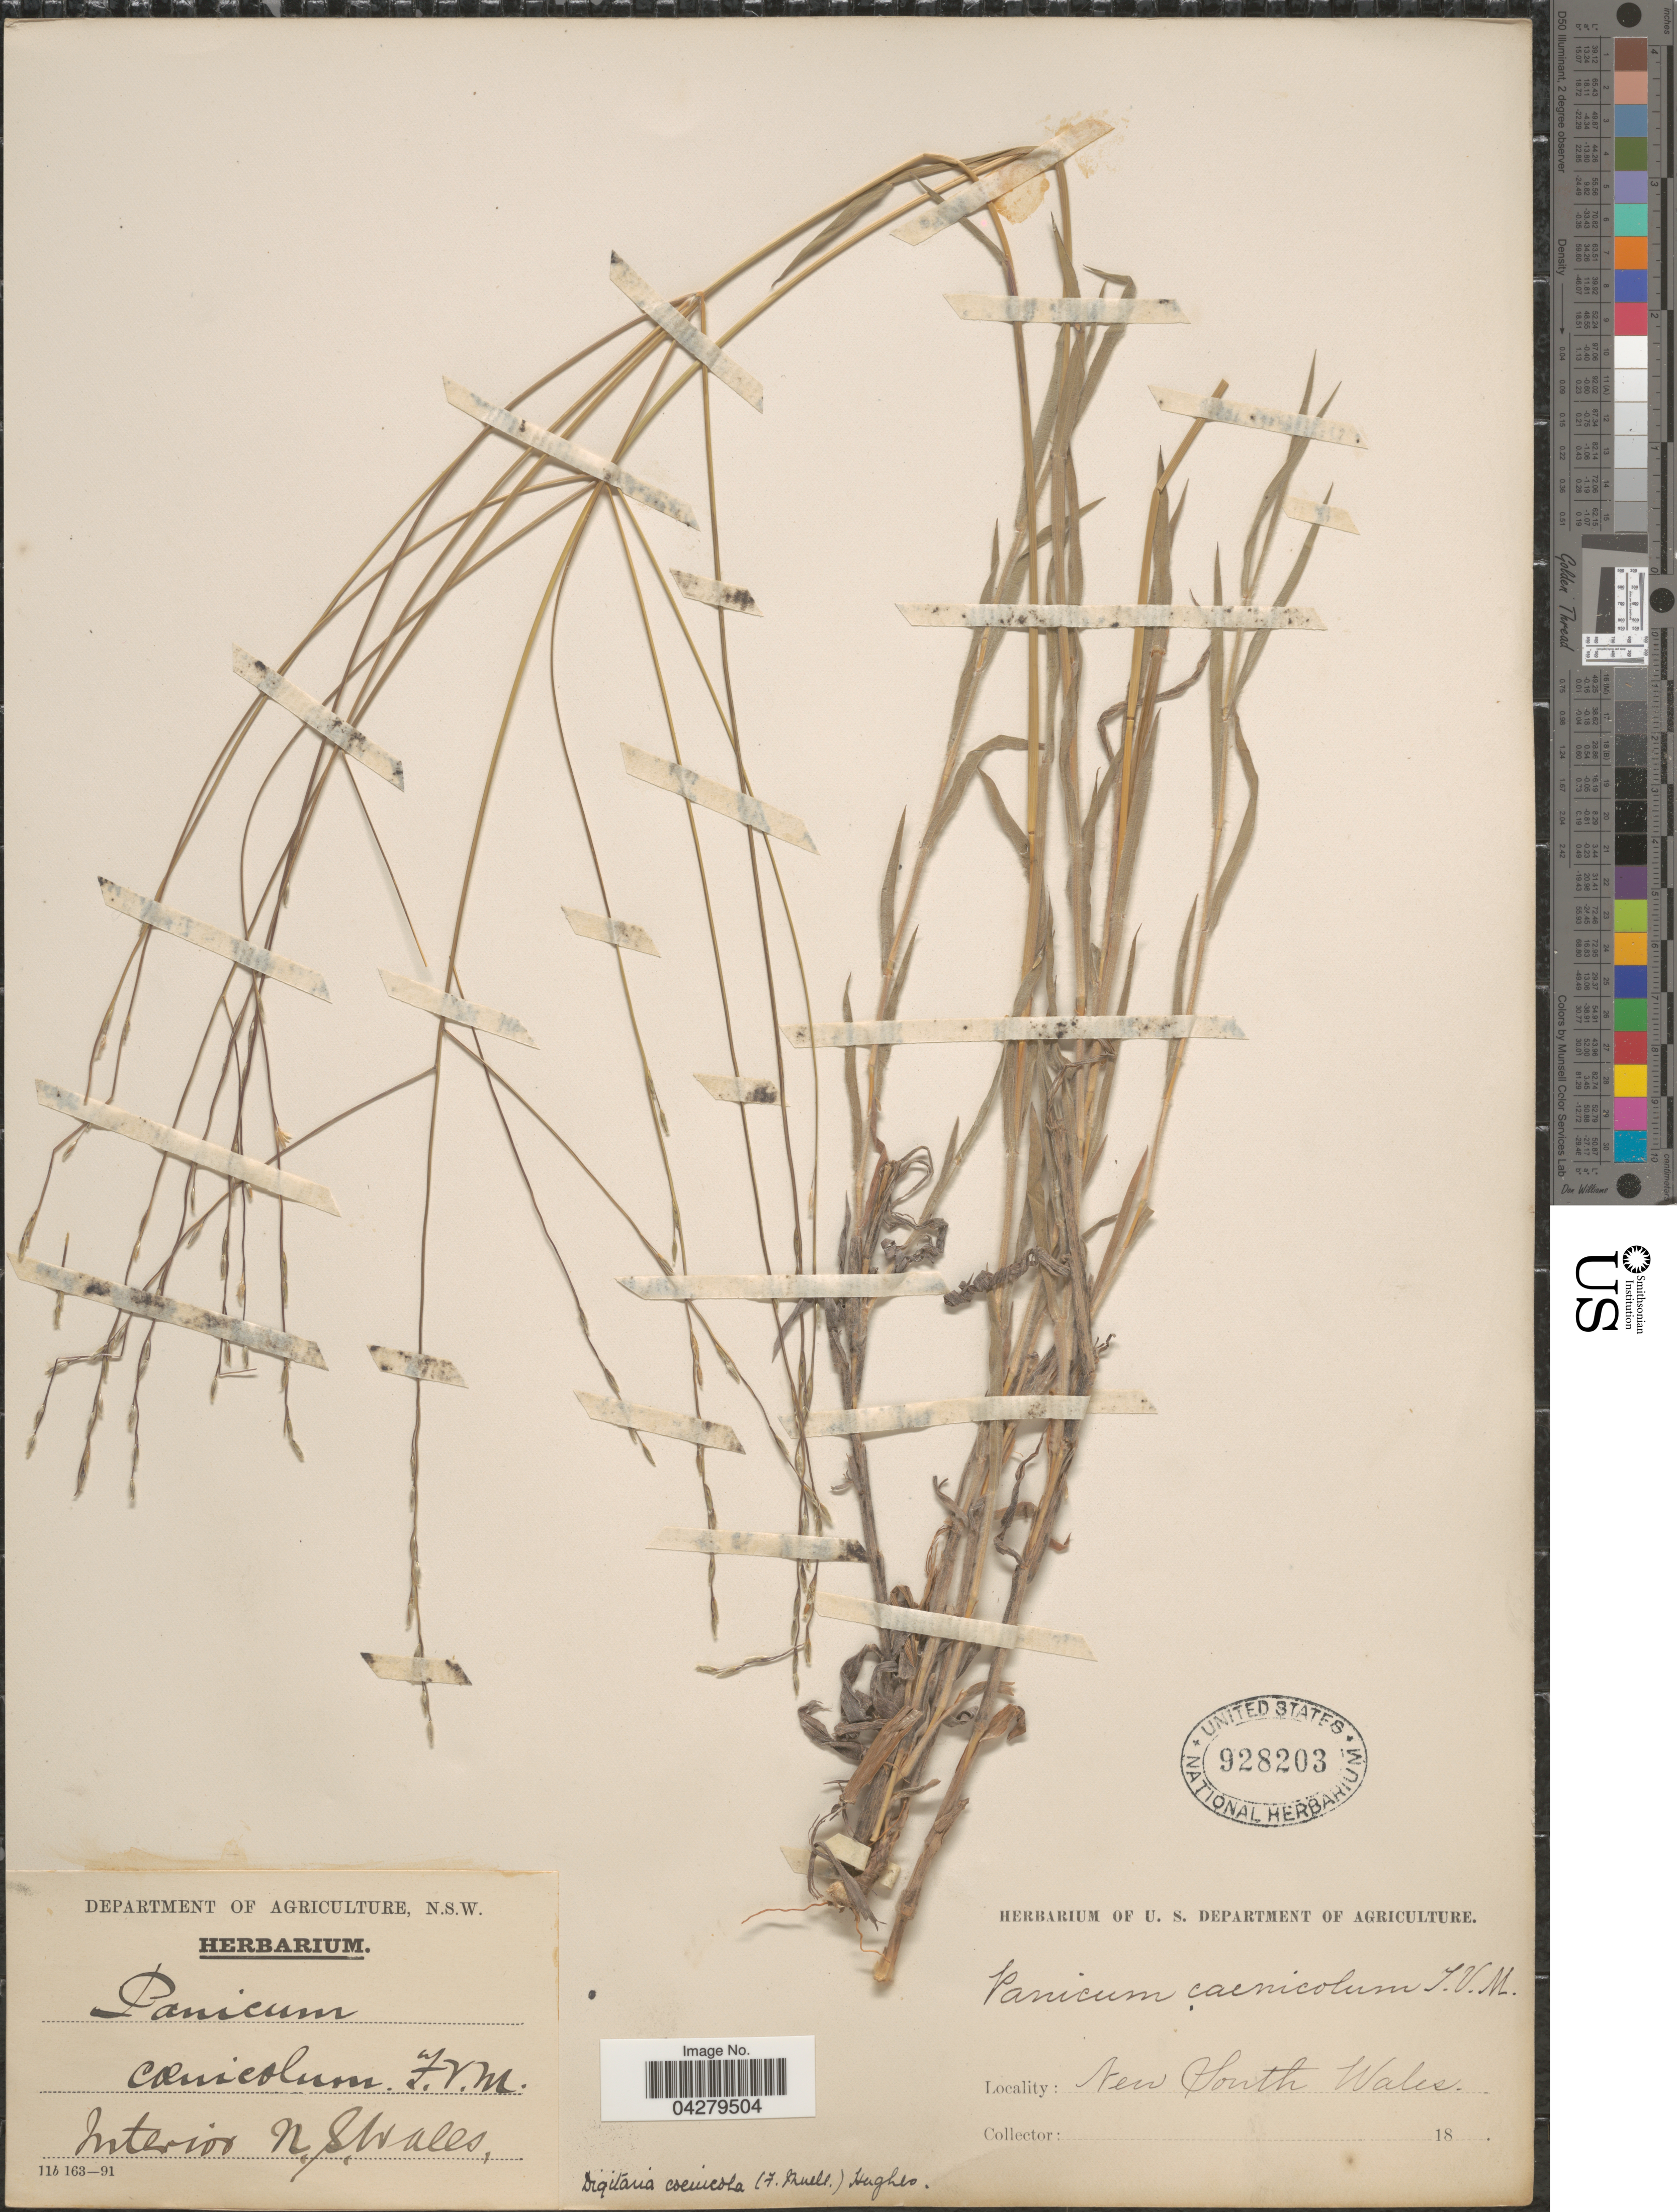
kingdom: Plantae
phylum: Tracheophyta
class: Liliopsida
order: Poales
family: Poaceae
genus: Digitaria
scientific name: Digitaria coenicola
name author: (F. Muell.) Hughes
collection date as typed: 18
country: Australia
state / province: New South Wales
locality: Interior.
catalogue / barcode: US 928203